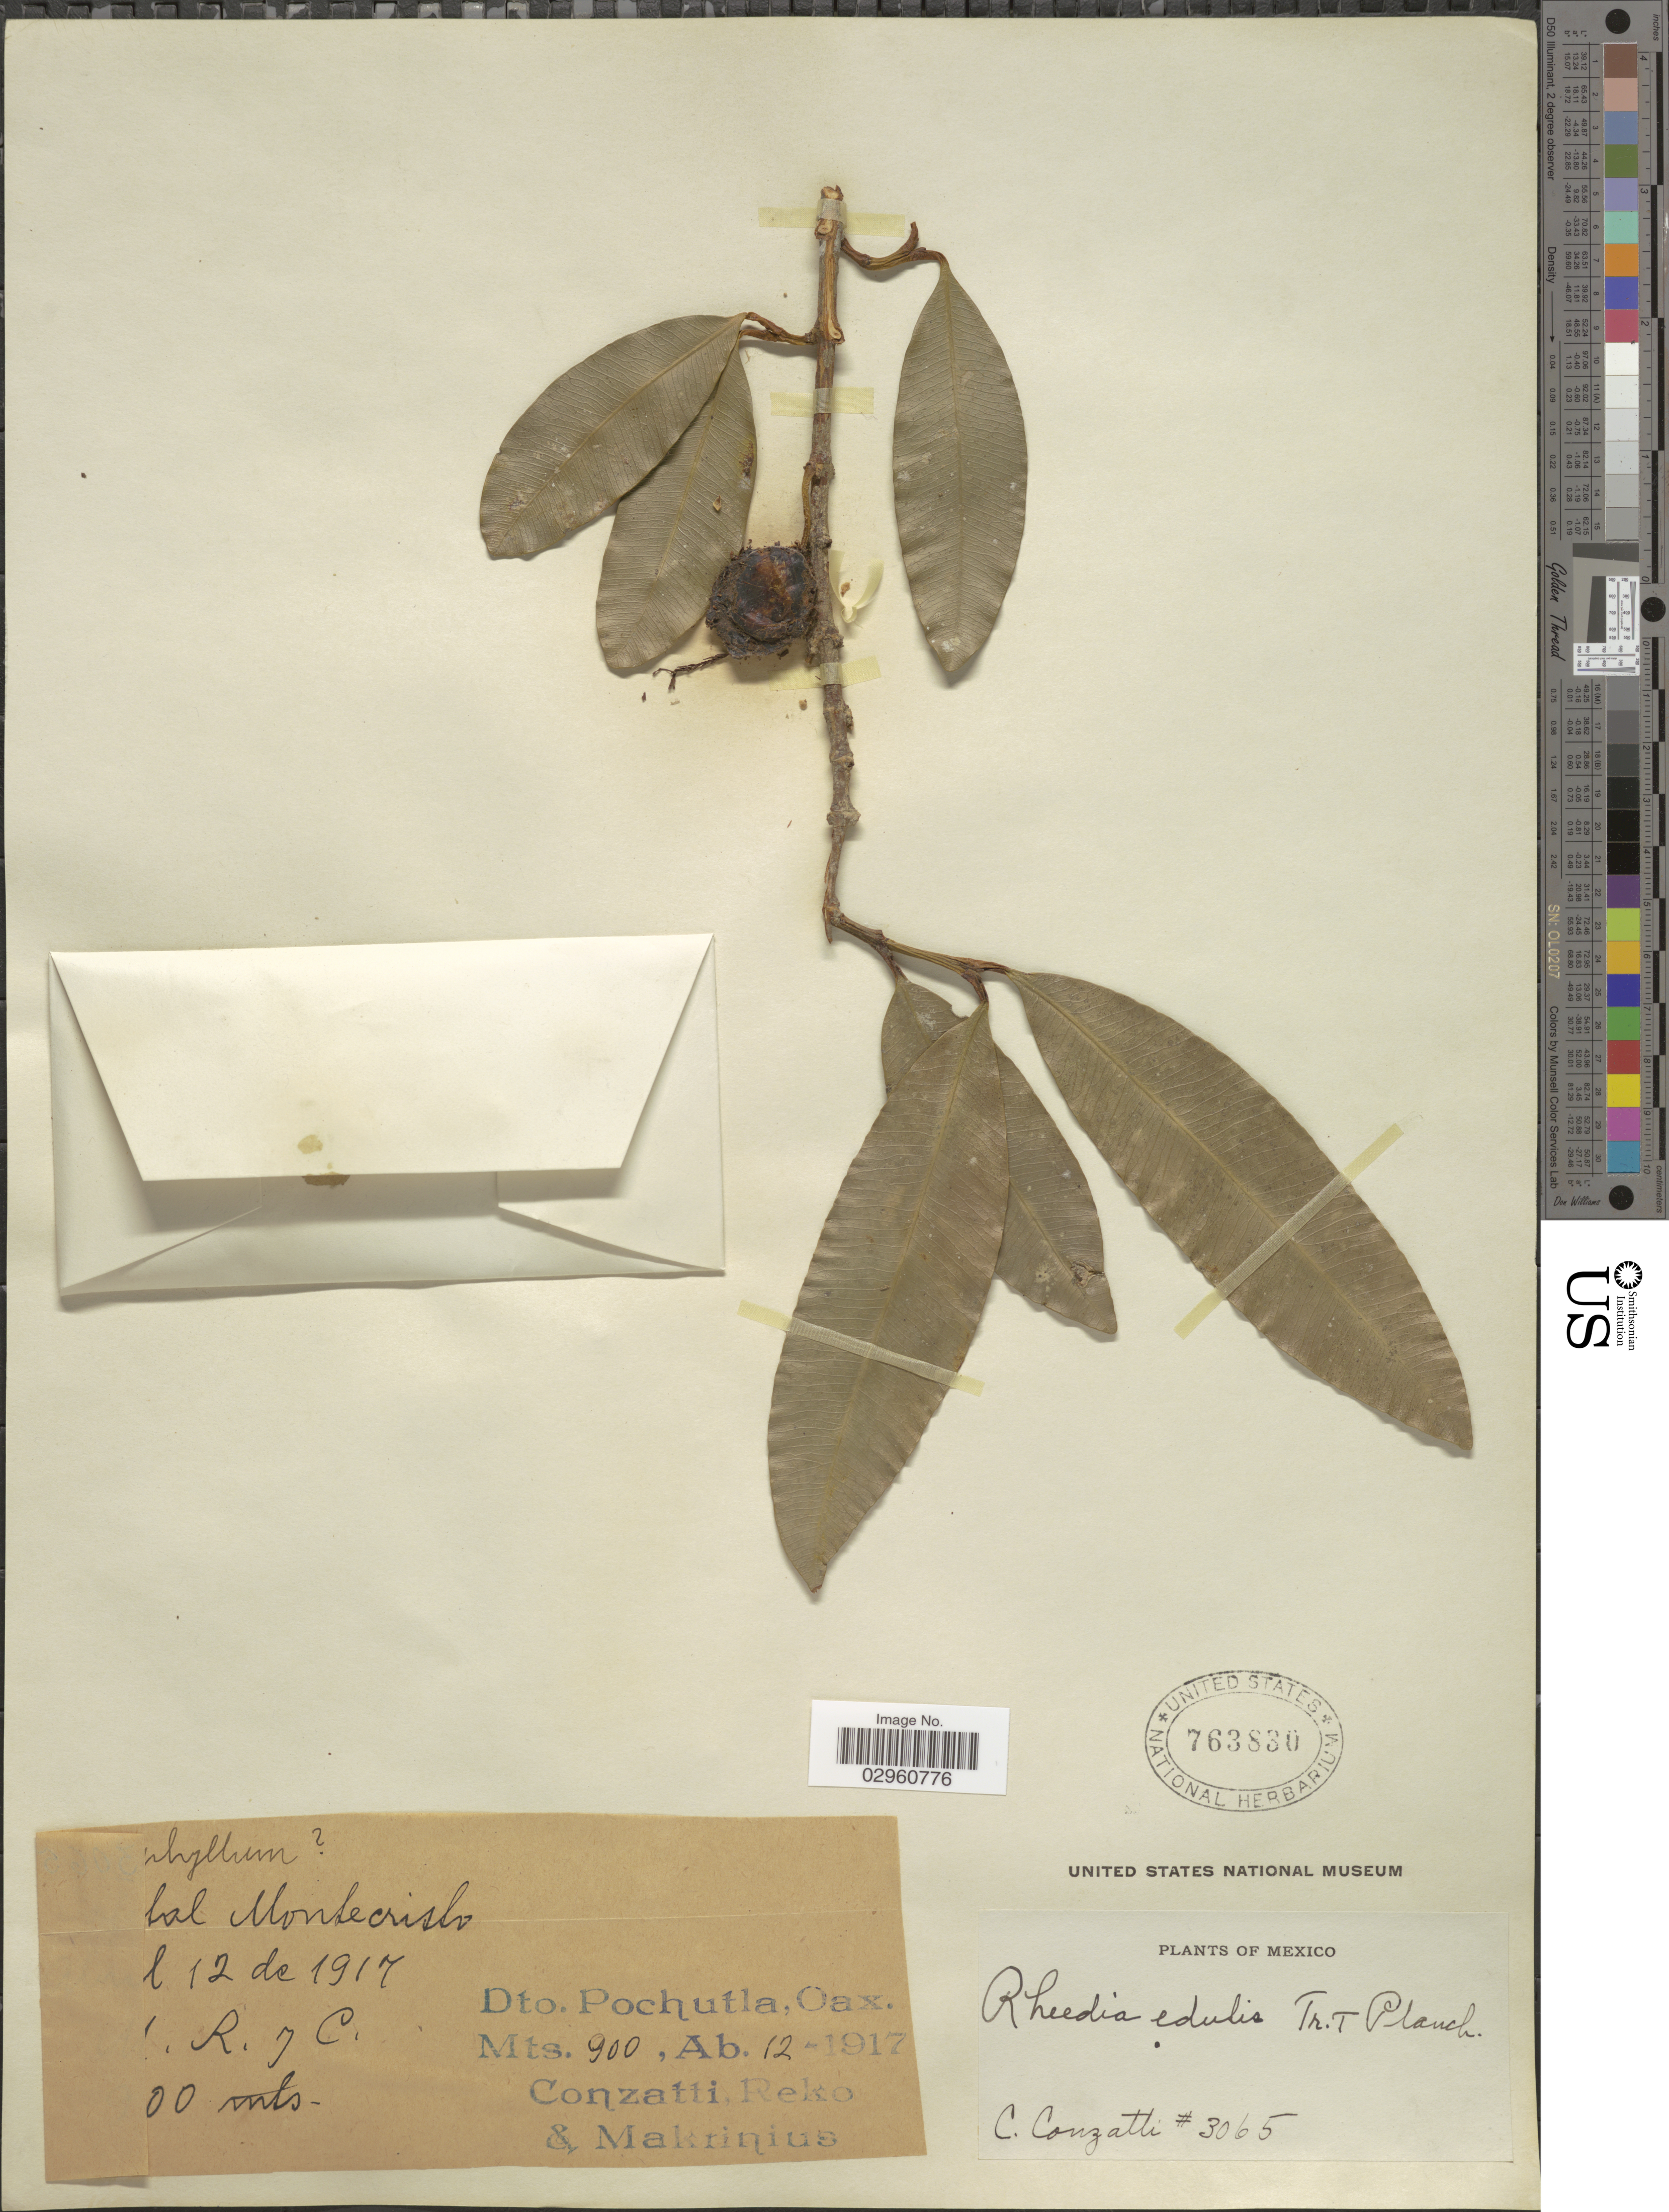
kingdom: Plantae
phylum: Tracheophyta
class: Magnoliopsida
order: Malpighiales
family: Clusiaceae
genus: Garcinia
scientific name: Garcinia intermedia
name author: (Pittier) Hammel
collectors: C. Conzatti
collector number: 3065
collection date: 1917-04-12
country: Mexico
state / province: Oaxaca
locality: Dto. Pochutla, Oax.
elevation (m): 900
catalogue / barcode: US 763830